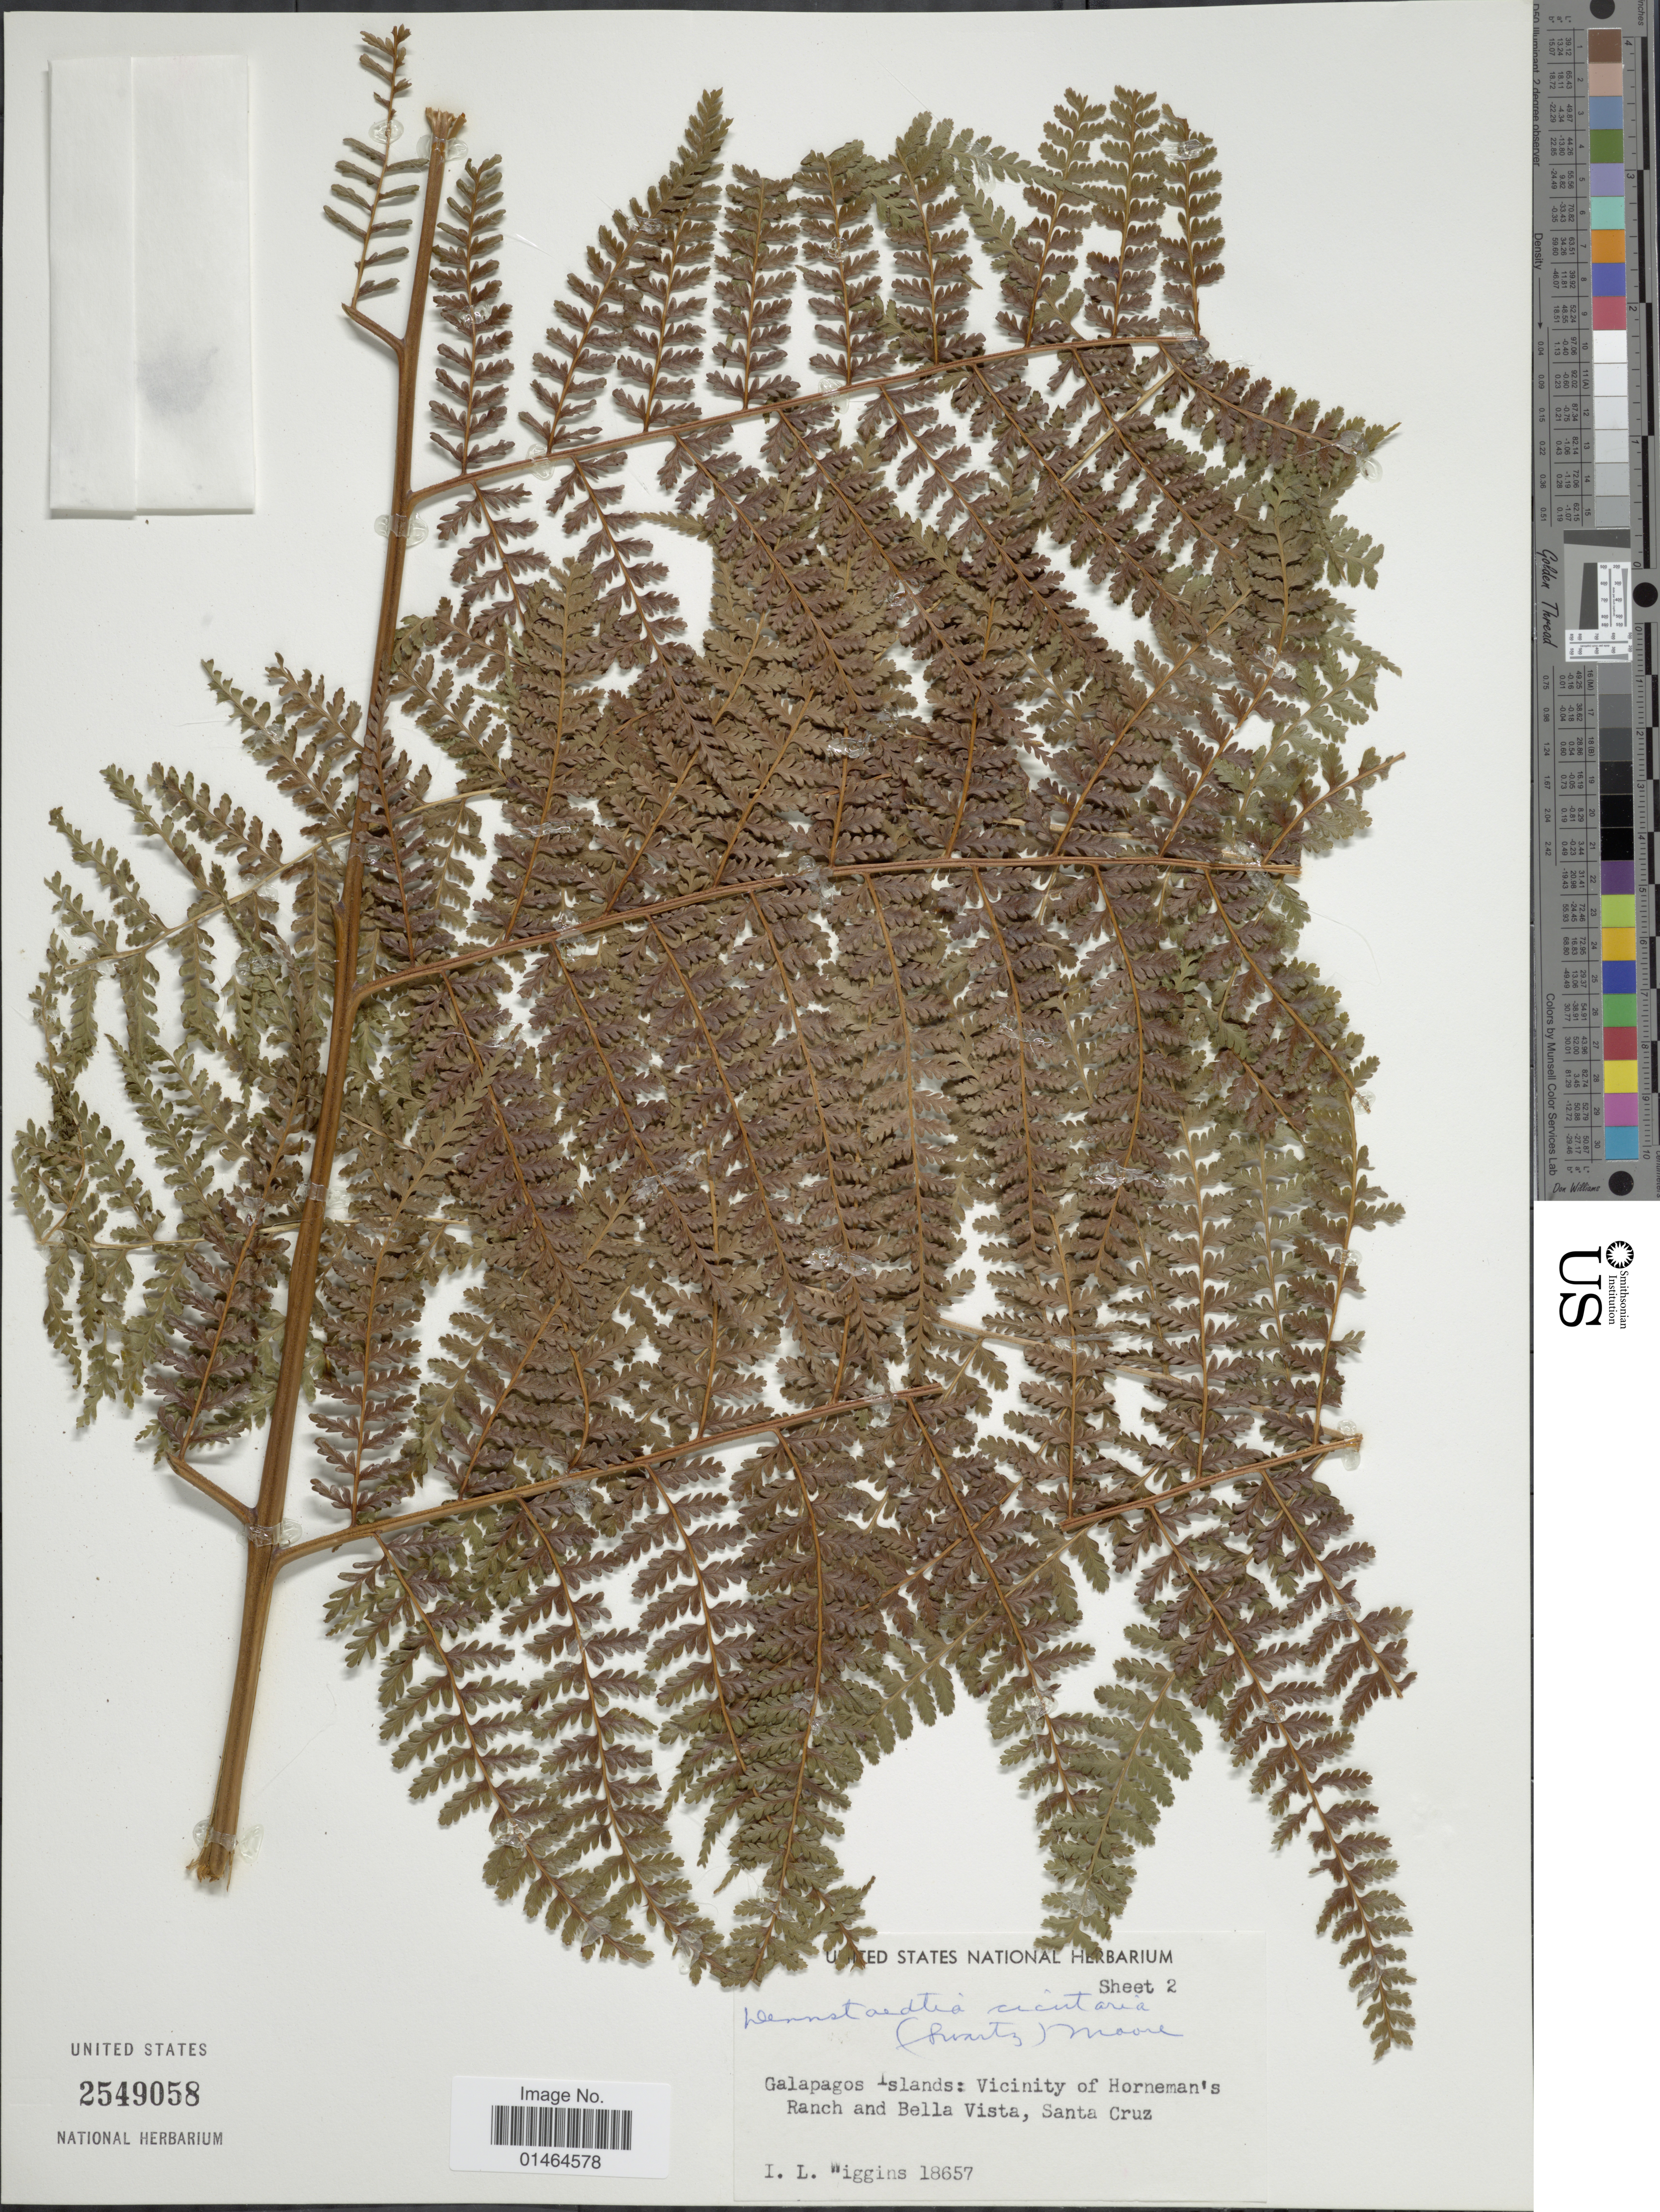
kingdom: Plantae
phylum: Tracheophyta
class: Polypodiopsida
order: Polypodiales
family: Dennstaedtiaceae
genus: Dennstaedtia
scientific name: Dennstaedtia cicutaria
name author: (Sw.) T. Moore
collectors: I. L. Wiggins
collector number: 18657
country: Ecuador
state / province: Colón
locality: Galapagos Islands: Vicinity of Horneman's Ranch and Bella Vista, Santa Cruz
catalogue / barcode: US 2549058